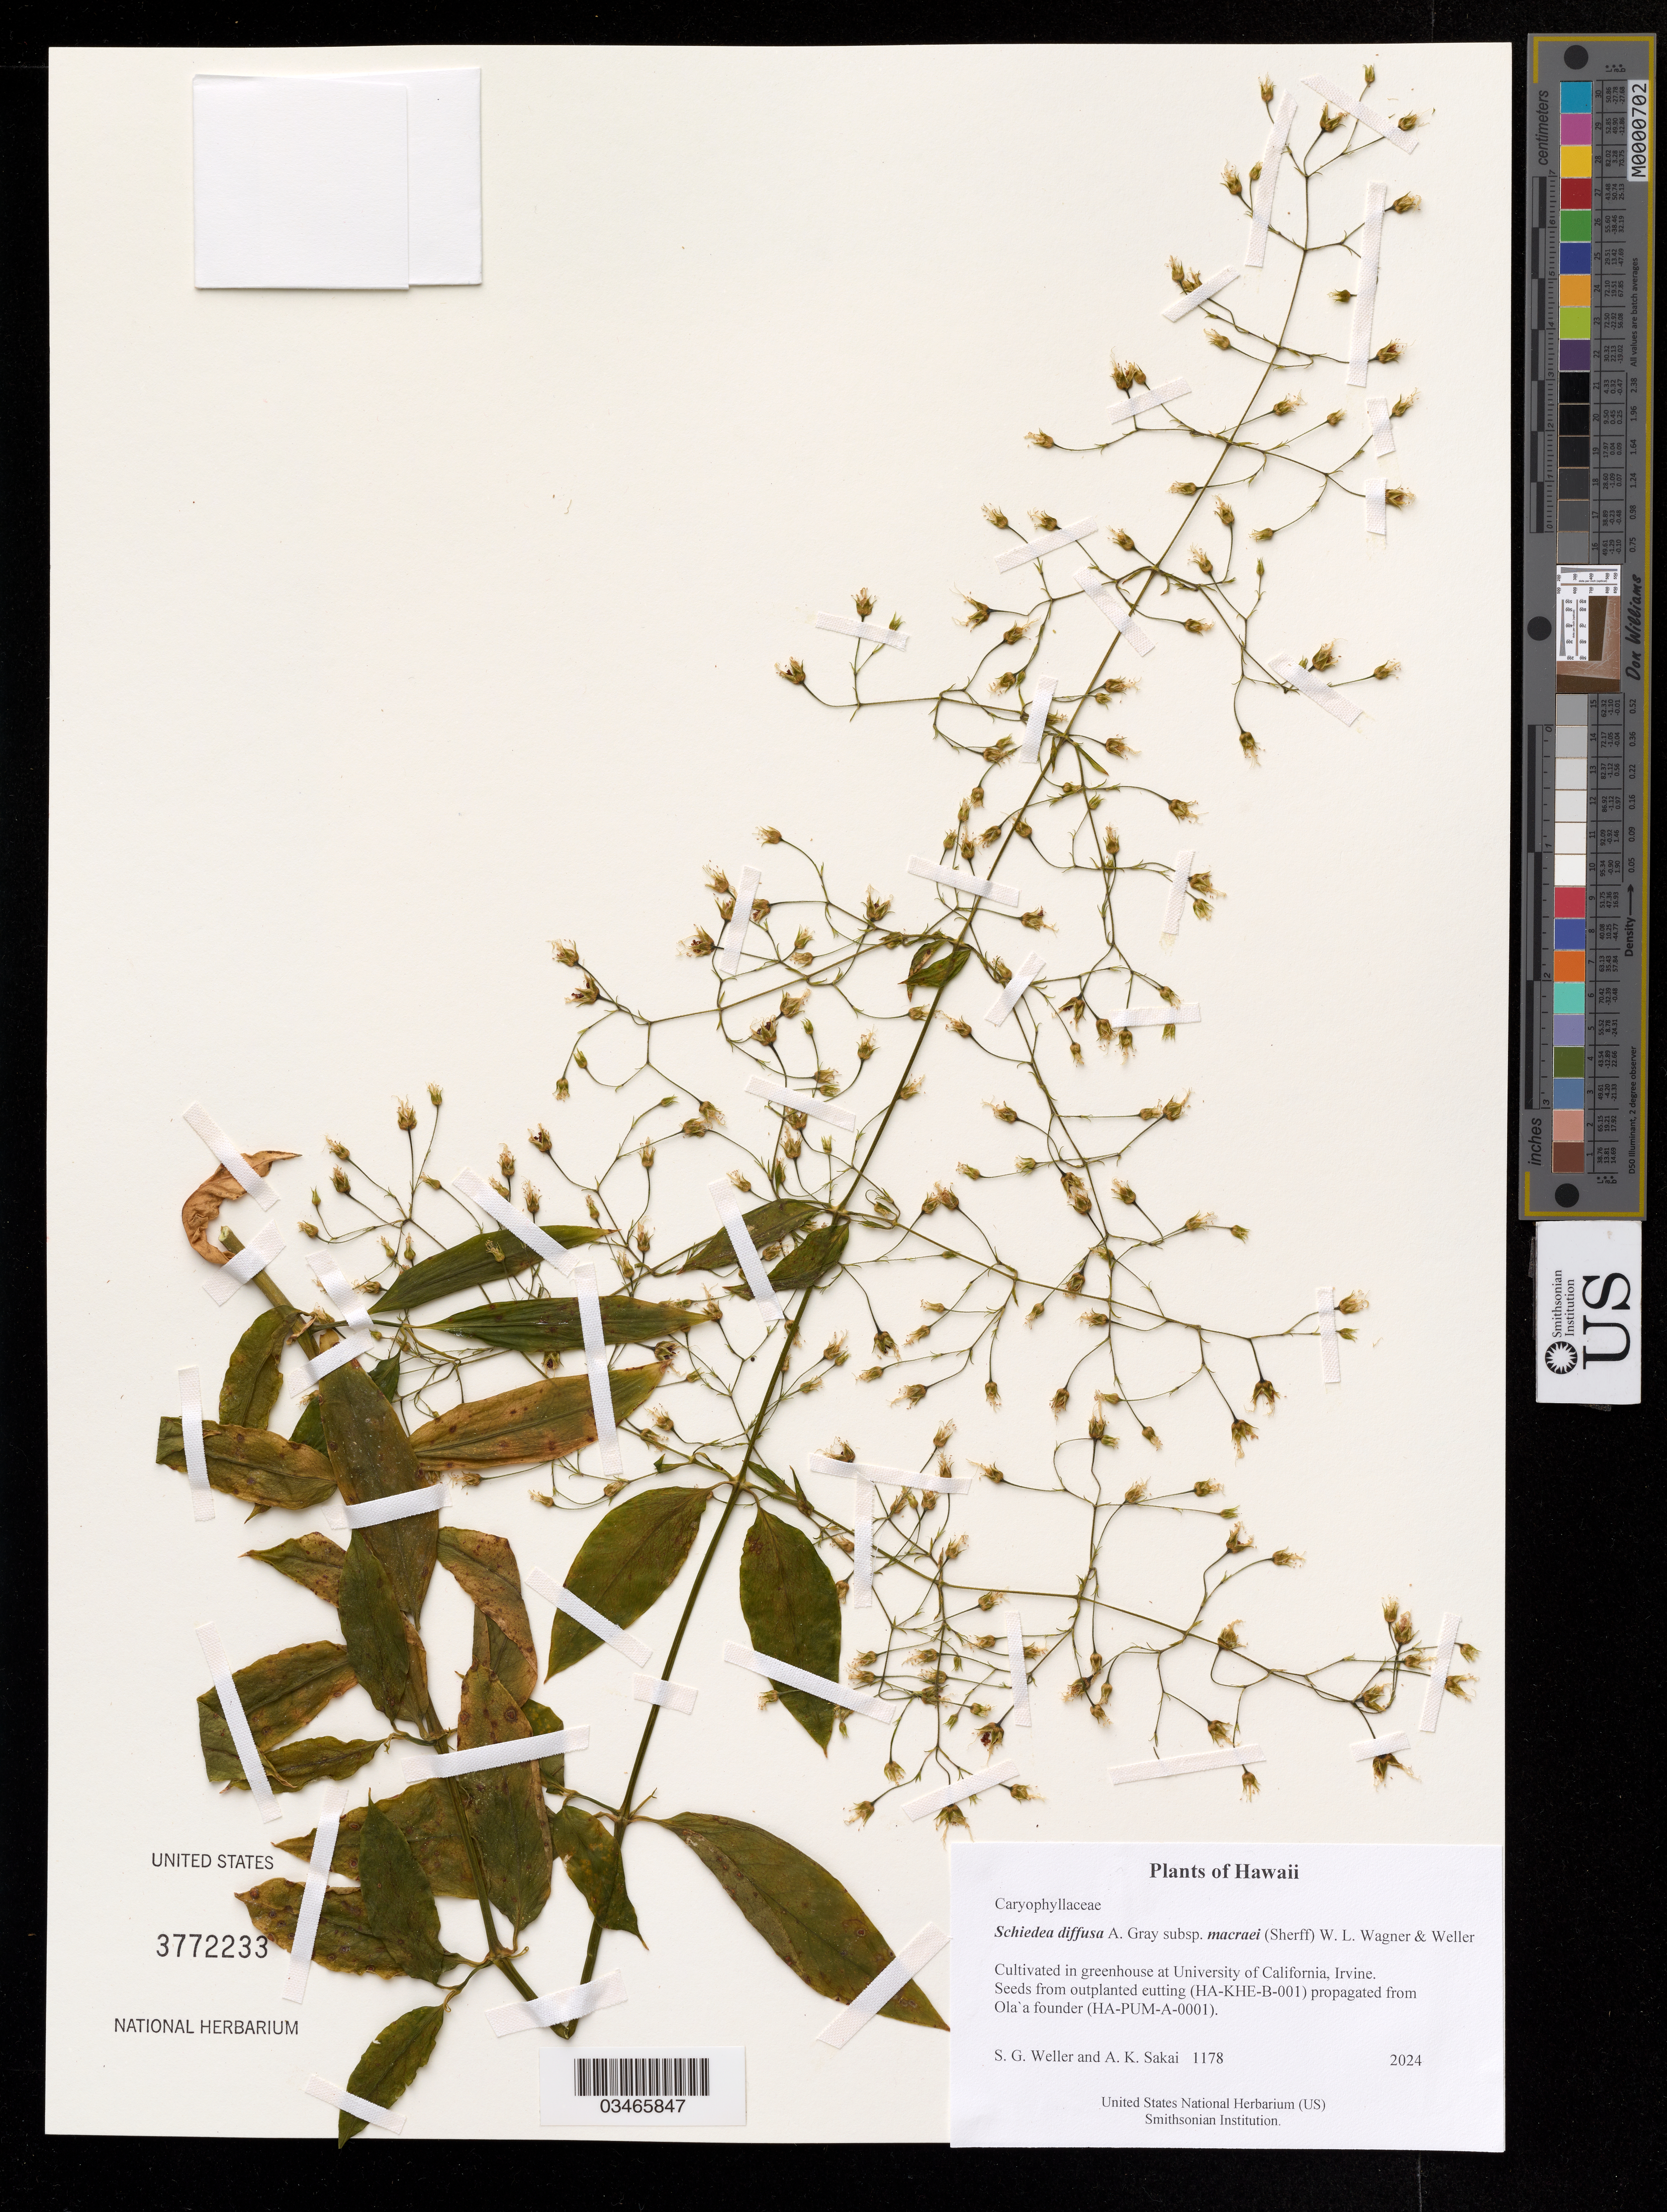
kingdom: Plantae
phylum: Tracheophyta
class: Magnoliopsida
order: Caryophyllales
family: Caryophyllaceae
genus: Schiedea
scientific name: Schiedea diffusa subsp. macraei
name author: (Sherff) W.L. Wagner & Weller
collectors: S. G. Weller & A. Sakai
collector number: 1178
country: United States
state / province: Hawaii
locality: Cutivated in greenhouse at University of California, Irvine.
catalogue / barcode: US 377223